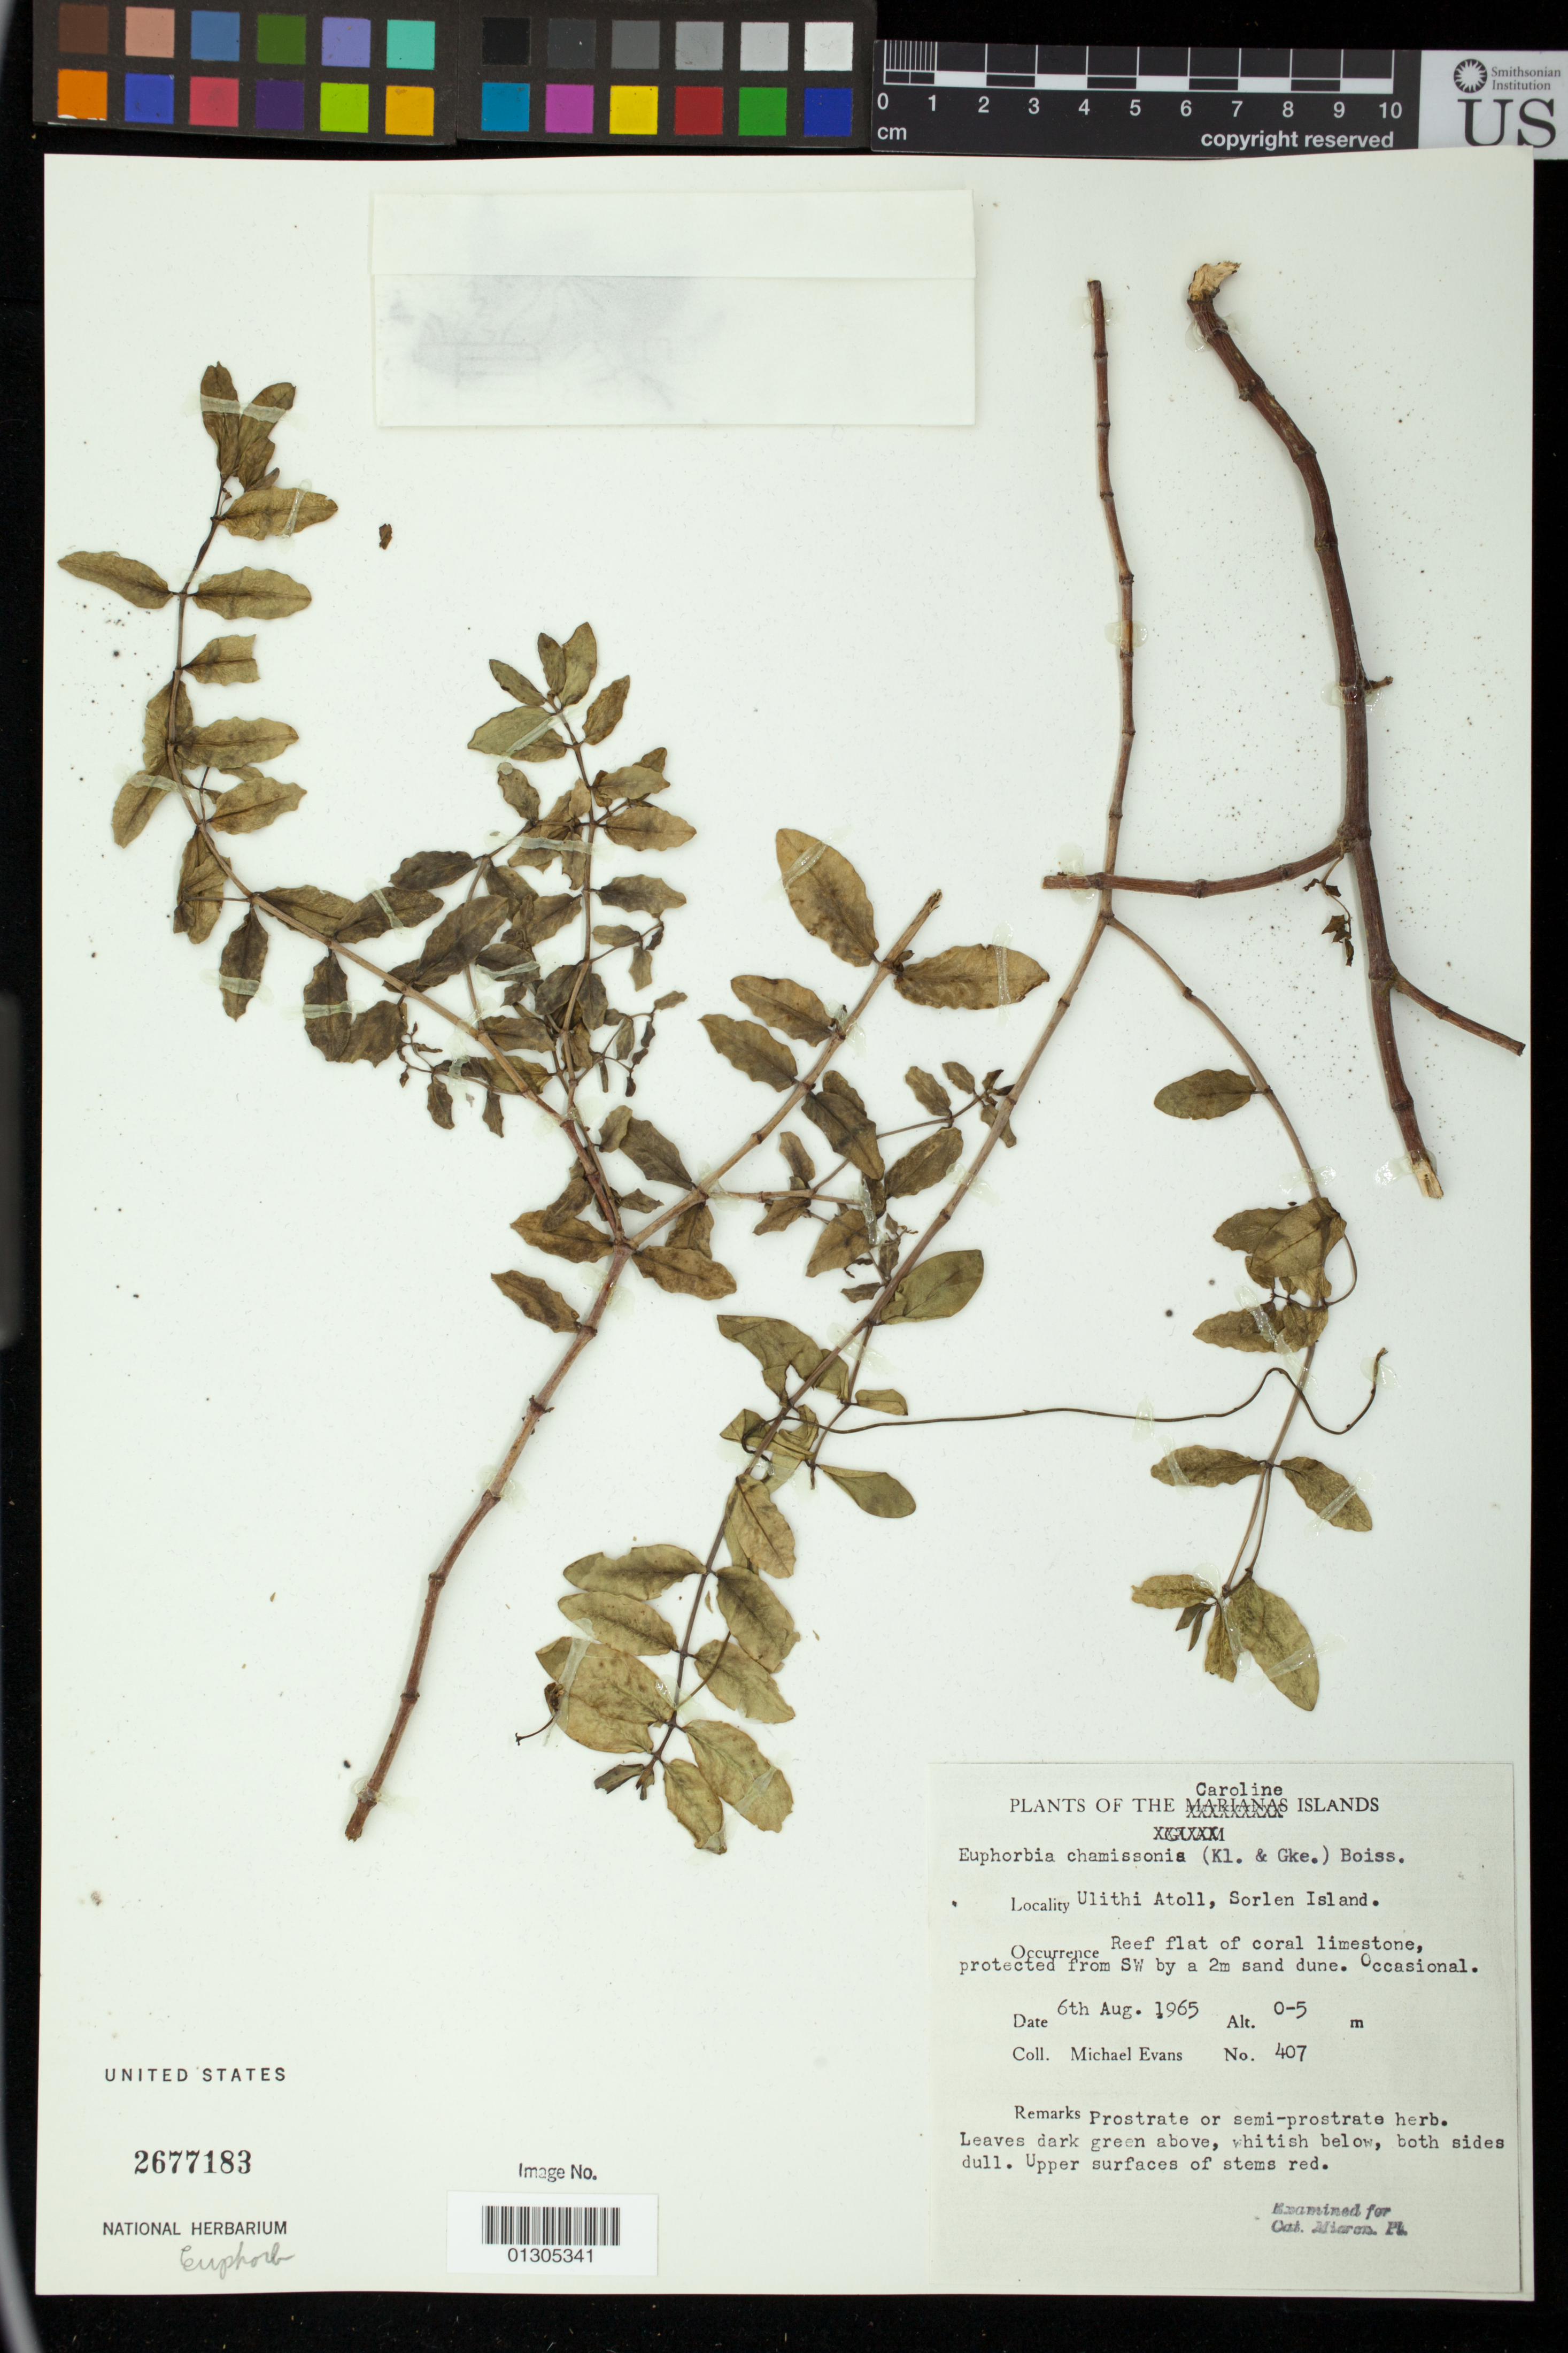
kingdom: Plantae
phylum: Tracheophyta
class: Magnoliopsida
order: Malpighiales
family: Euphorbiaceae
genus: Euphorbia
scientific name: Euphorbia chamissonis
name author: (Klotzsch ex Klotzsch & Garcke) Boiss.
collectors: M. Evans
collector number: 407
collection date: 1965-08-06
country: Micronesia, Federated States of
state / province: Yap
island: Ulithi Atoll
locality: Ulithi Atoll, Sorlen Island.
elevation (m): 0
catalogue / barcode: US 2677183